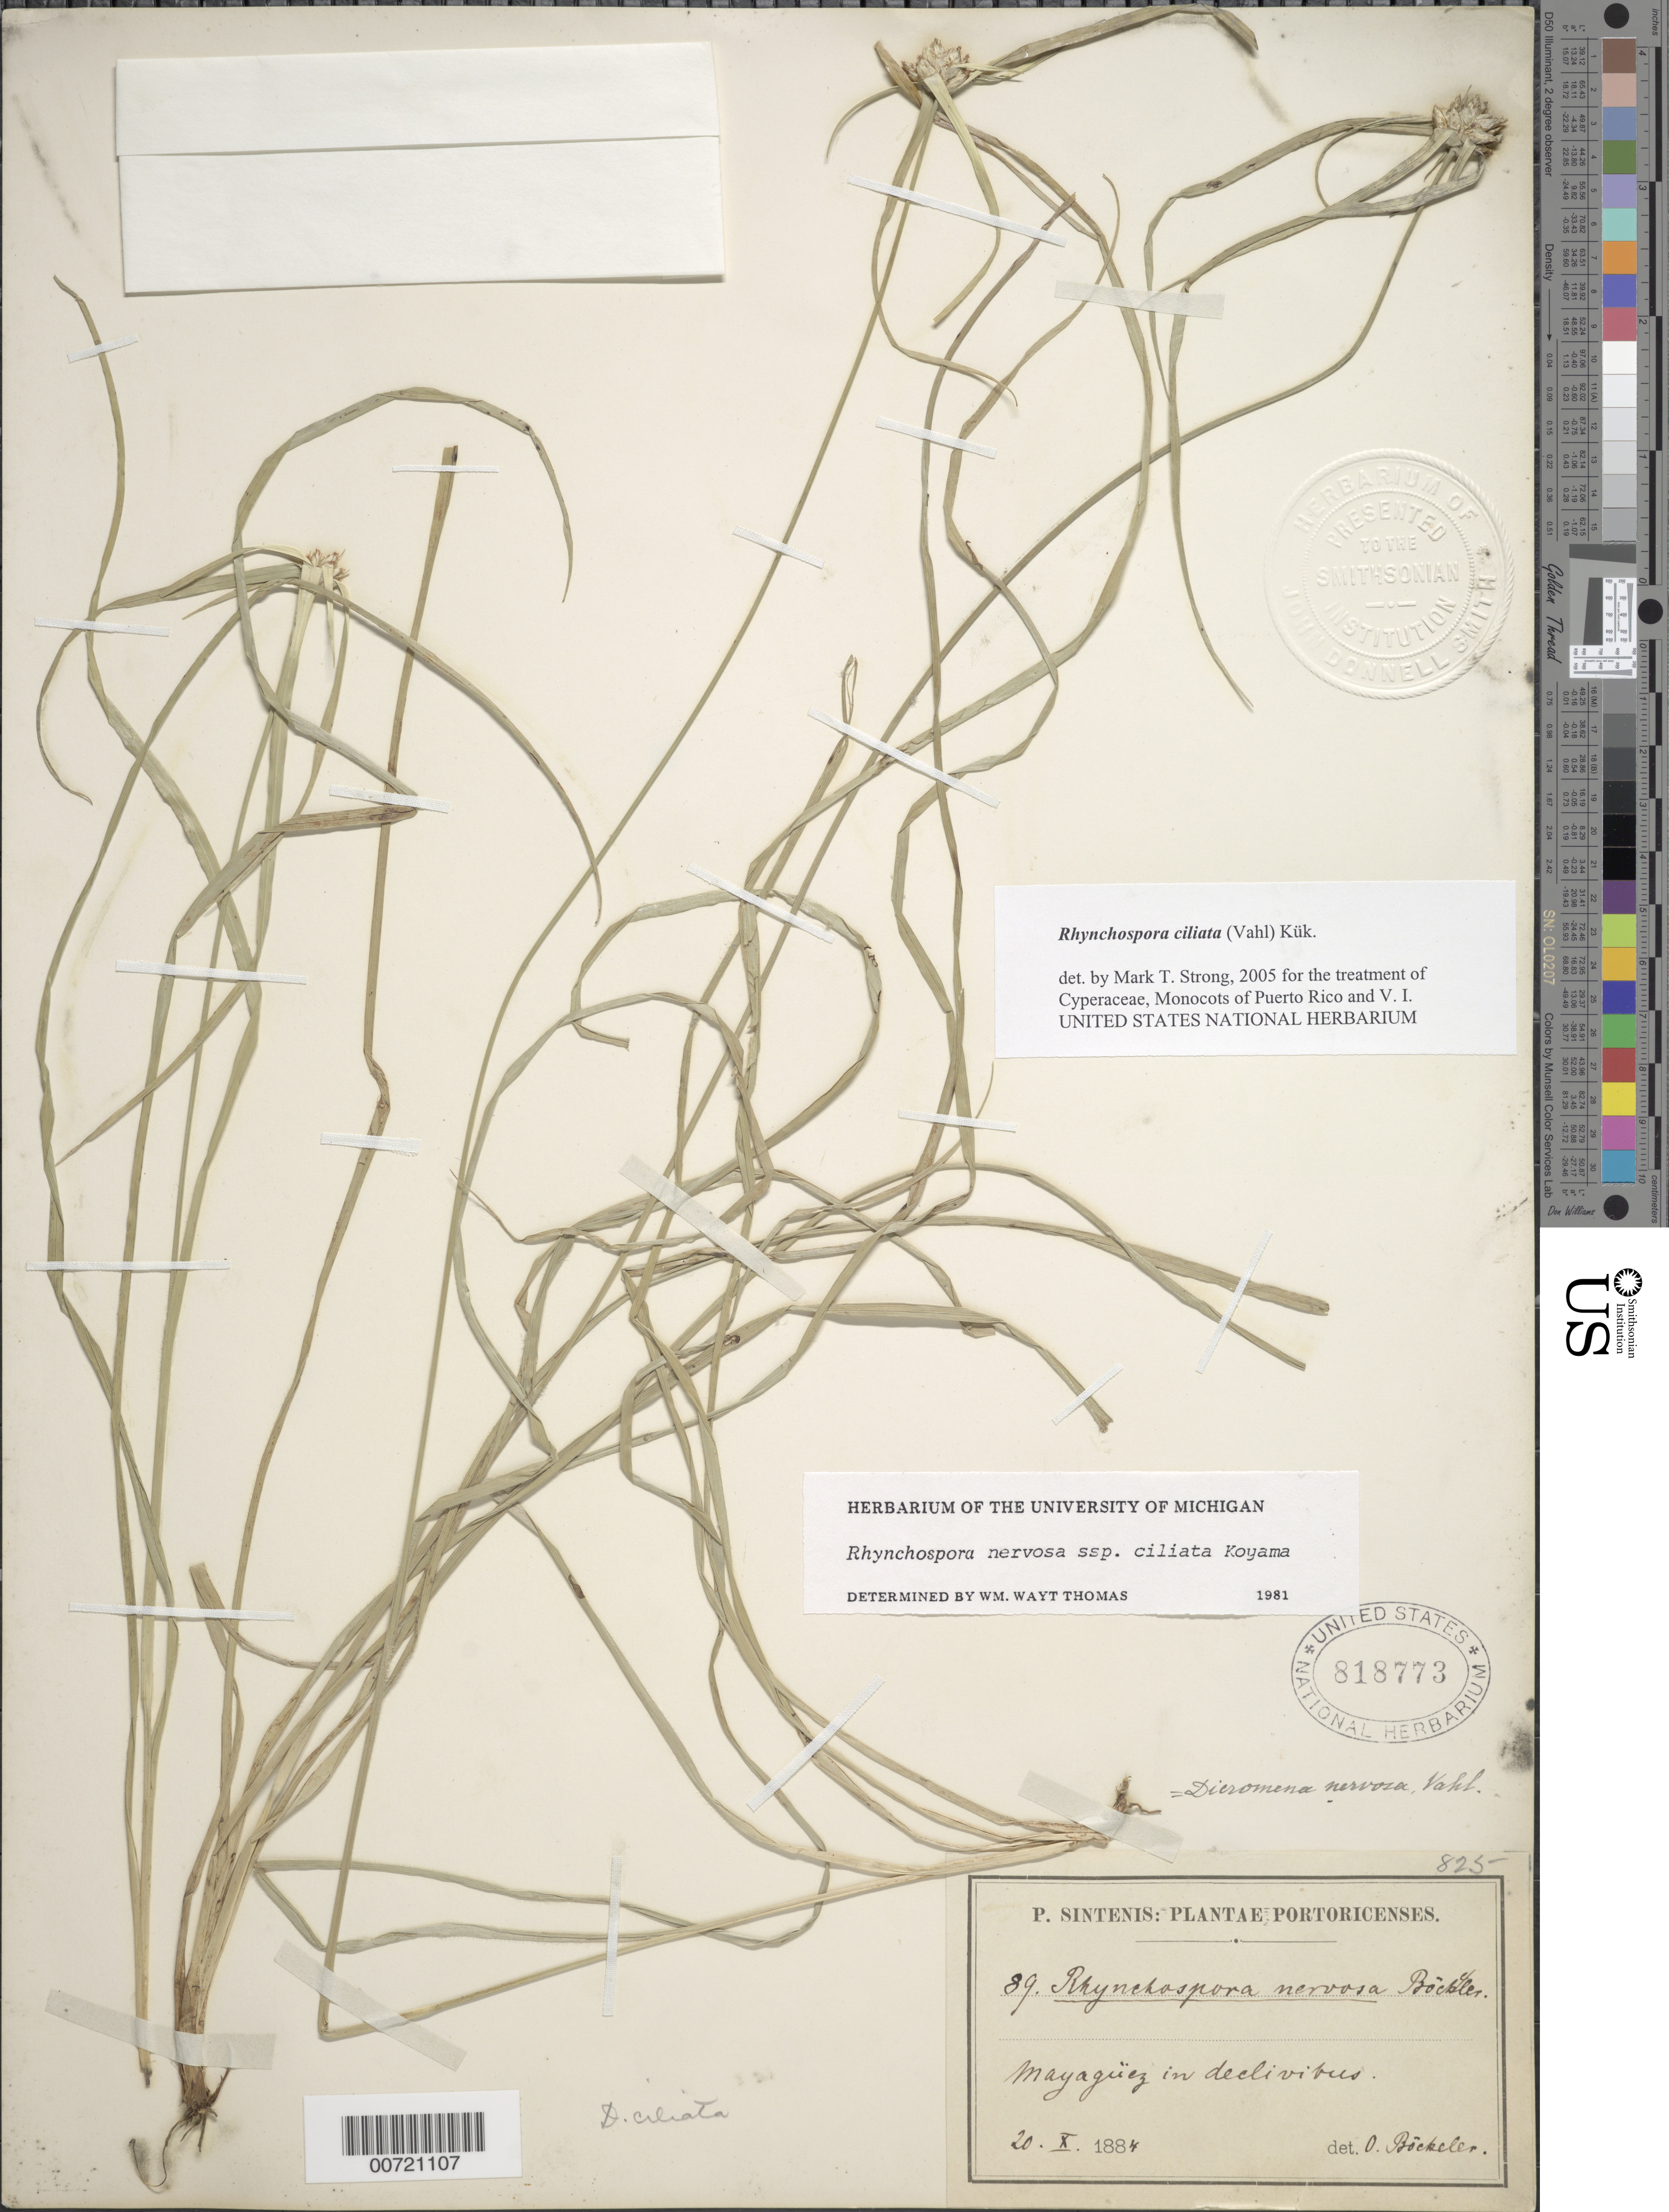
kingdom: Plantae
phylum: Tracheophyta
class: Liliopsida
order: Poales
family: Cyperaceae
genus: Rhynchospora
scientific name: Rhynchospora ciliata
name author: (G. Mey.) Kük.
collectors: P. Sintenis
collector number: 89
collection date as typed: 20 Oct 1884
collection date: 1884-10-20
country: Puerto Rico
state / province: Mayagüez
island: Puerto Rico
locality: Mayagüez.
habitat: In declivibus.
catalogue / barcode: US 818773